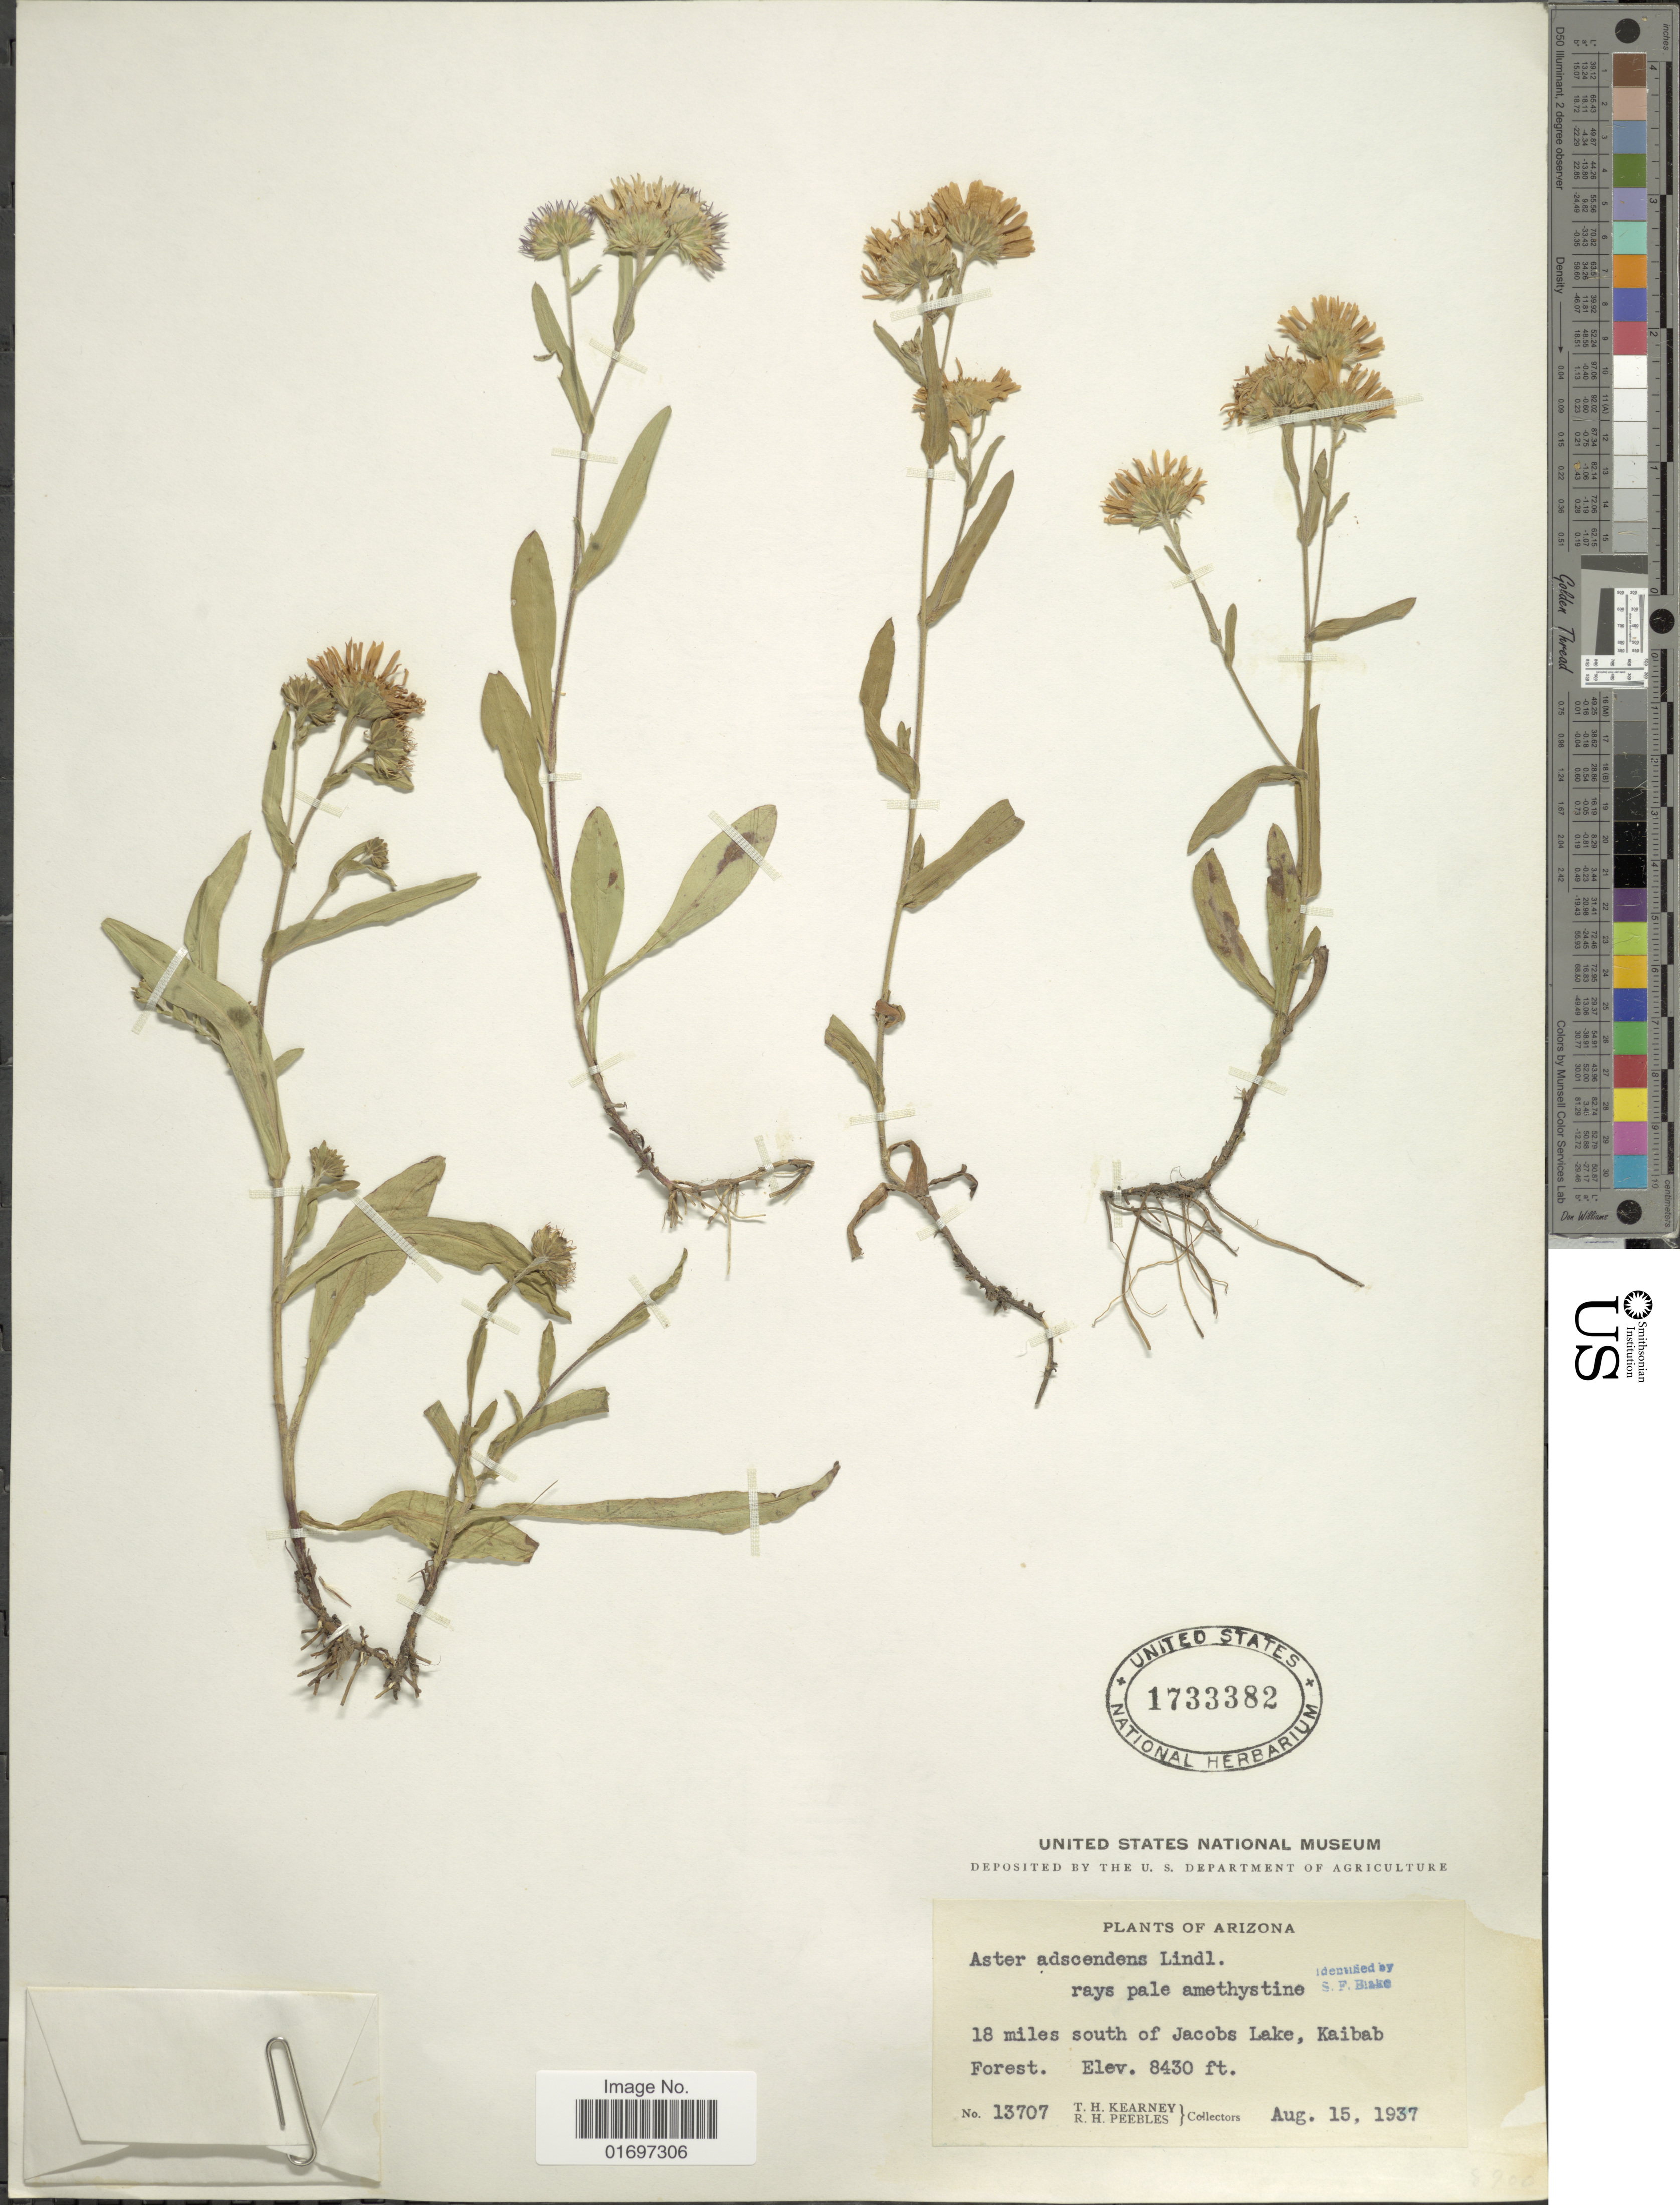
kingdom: Plantae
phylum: Tracheophyta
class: Magnoliopsida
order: Asterales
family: Asteraceae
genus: Symphyotrichum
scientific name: Symphyotrichum ascendens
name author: (Lindl.) G.L. Nesom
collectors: T. H. Kearney & R. H. Peebles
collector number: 13707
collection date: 1937-08-15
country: United States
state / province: Arizona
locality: Arizona. 18 miles south of Jacobs Lake, Kaibab Forest.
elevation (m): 2569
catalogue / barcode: US 1733382